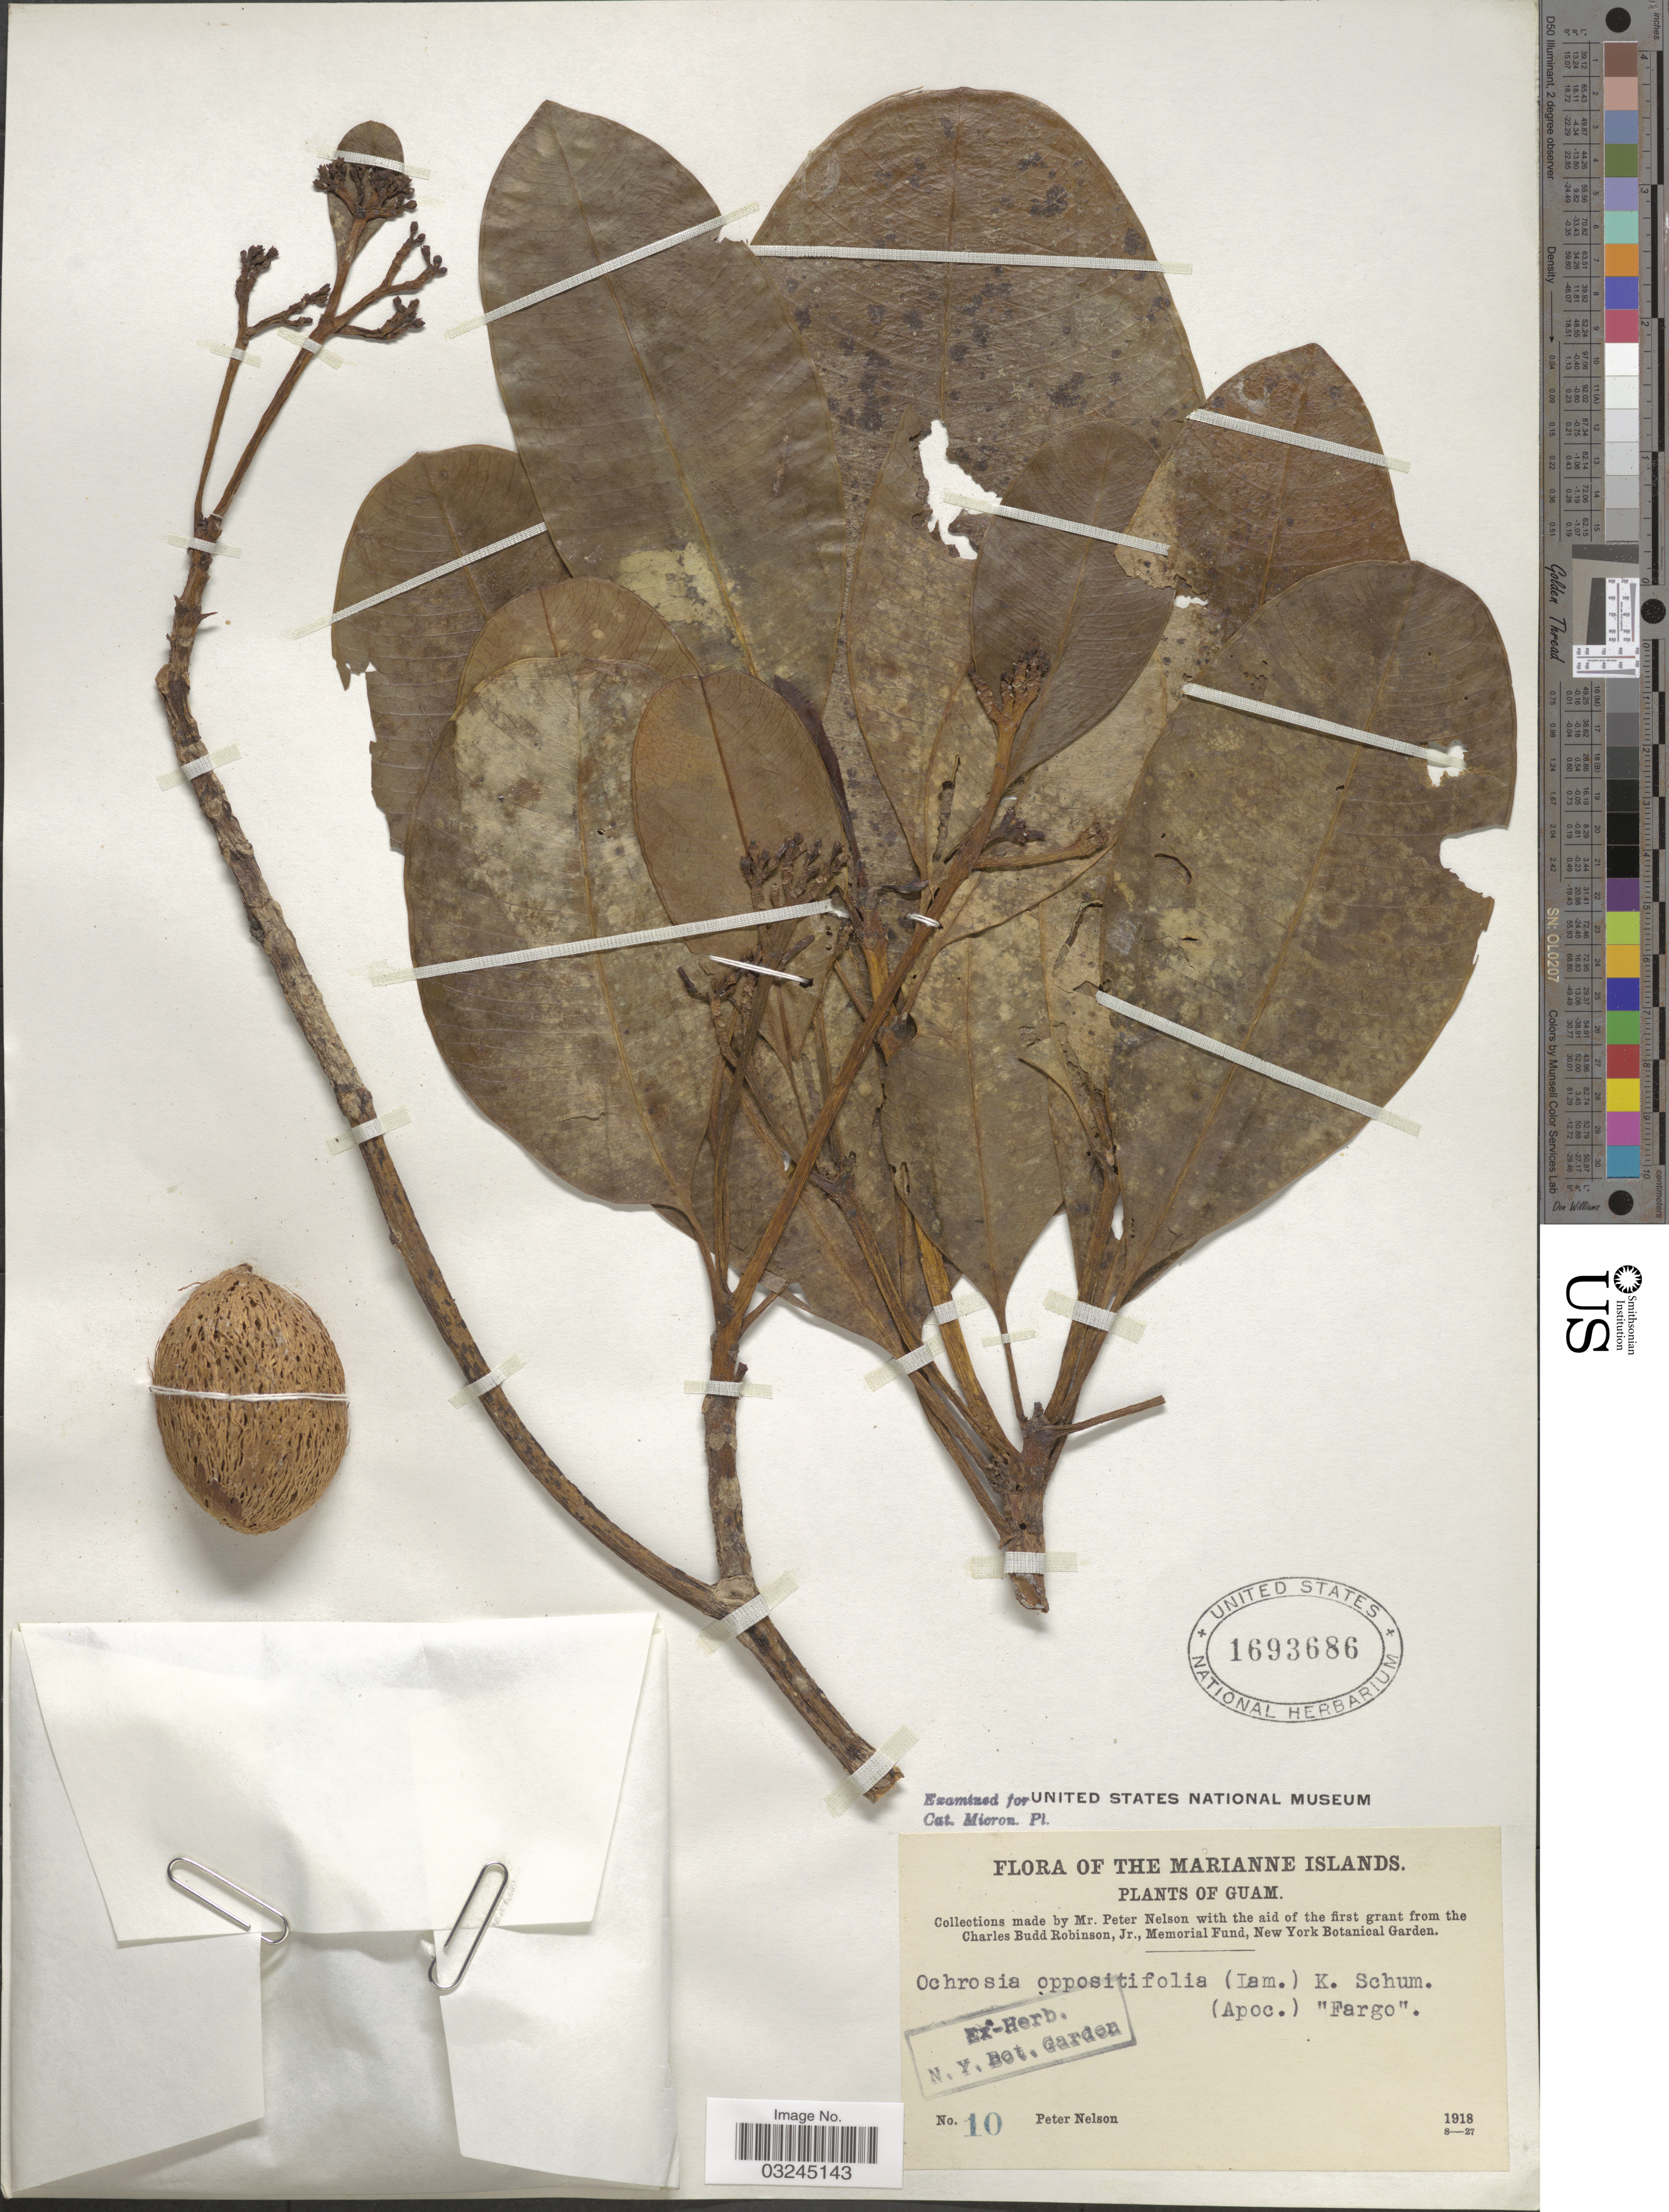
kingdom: Plantae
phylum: Tracheophyta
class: Magnoliopsida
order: Gentianales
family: Apocynaceae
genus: Ochrosia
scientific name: Ochrosia oppositifolia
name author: (Lam.) K. Schum.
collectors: P. Nelson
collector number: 10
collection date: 1918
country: Guam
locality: The Marianne Islands.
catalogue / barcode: US 1693686